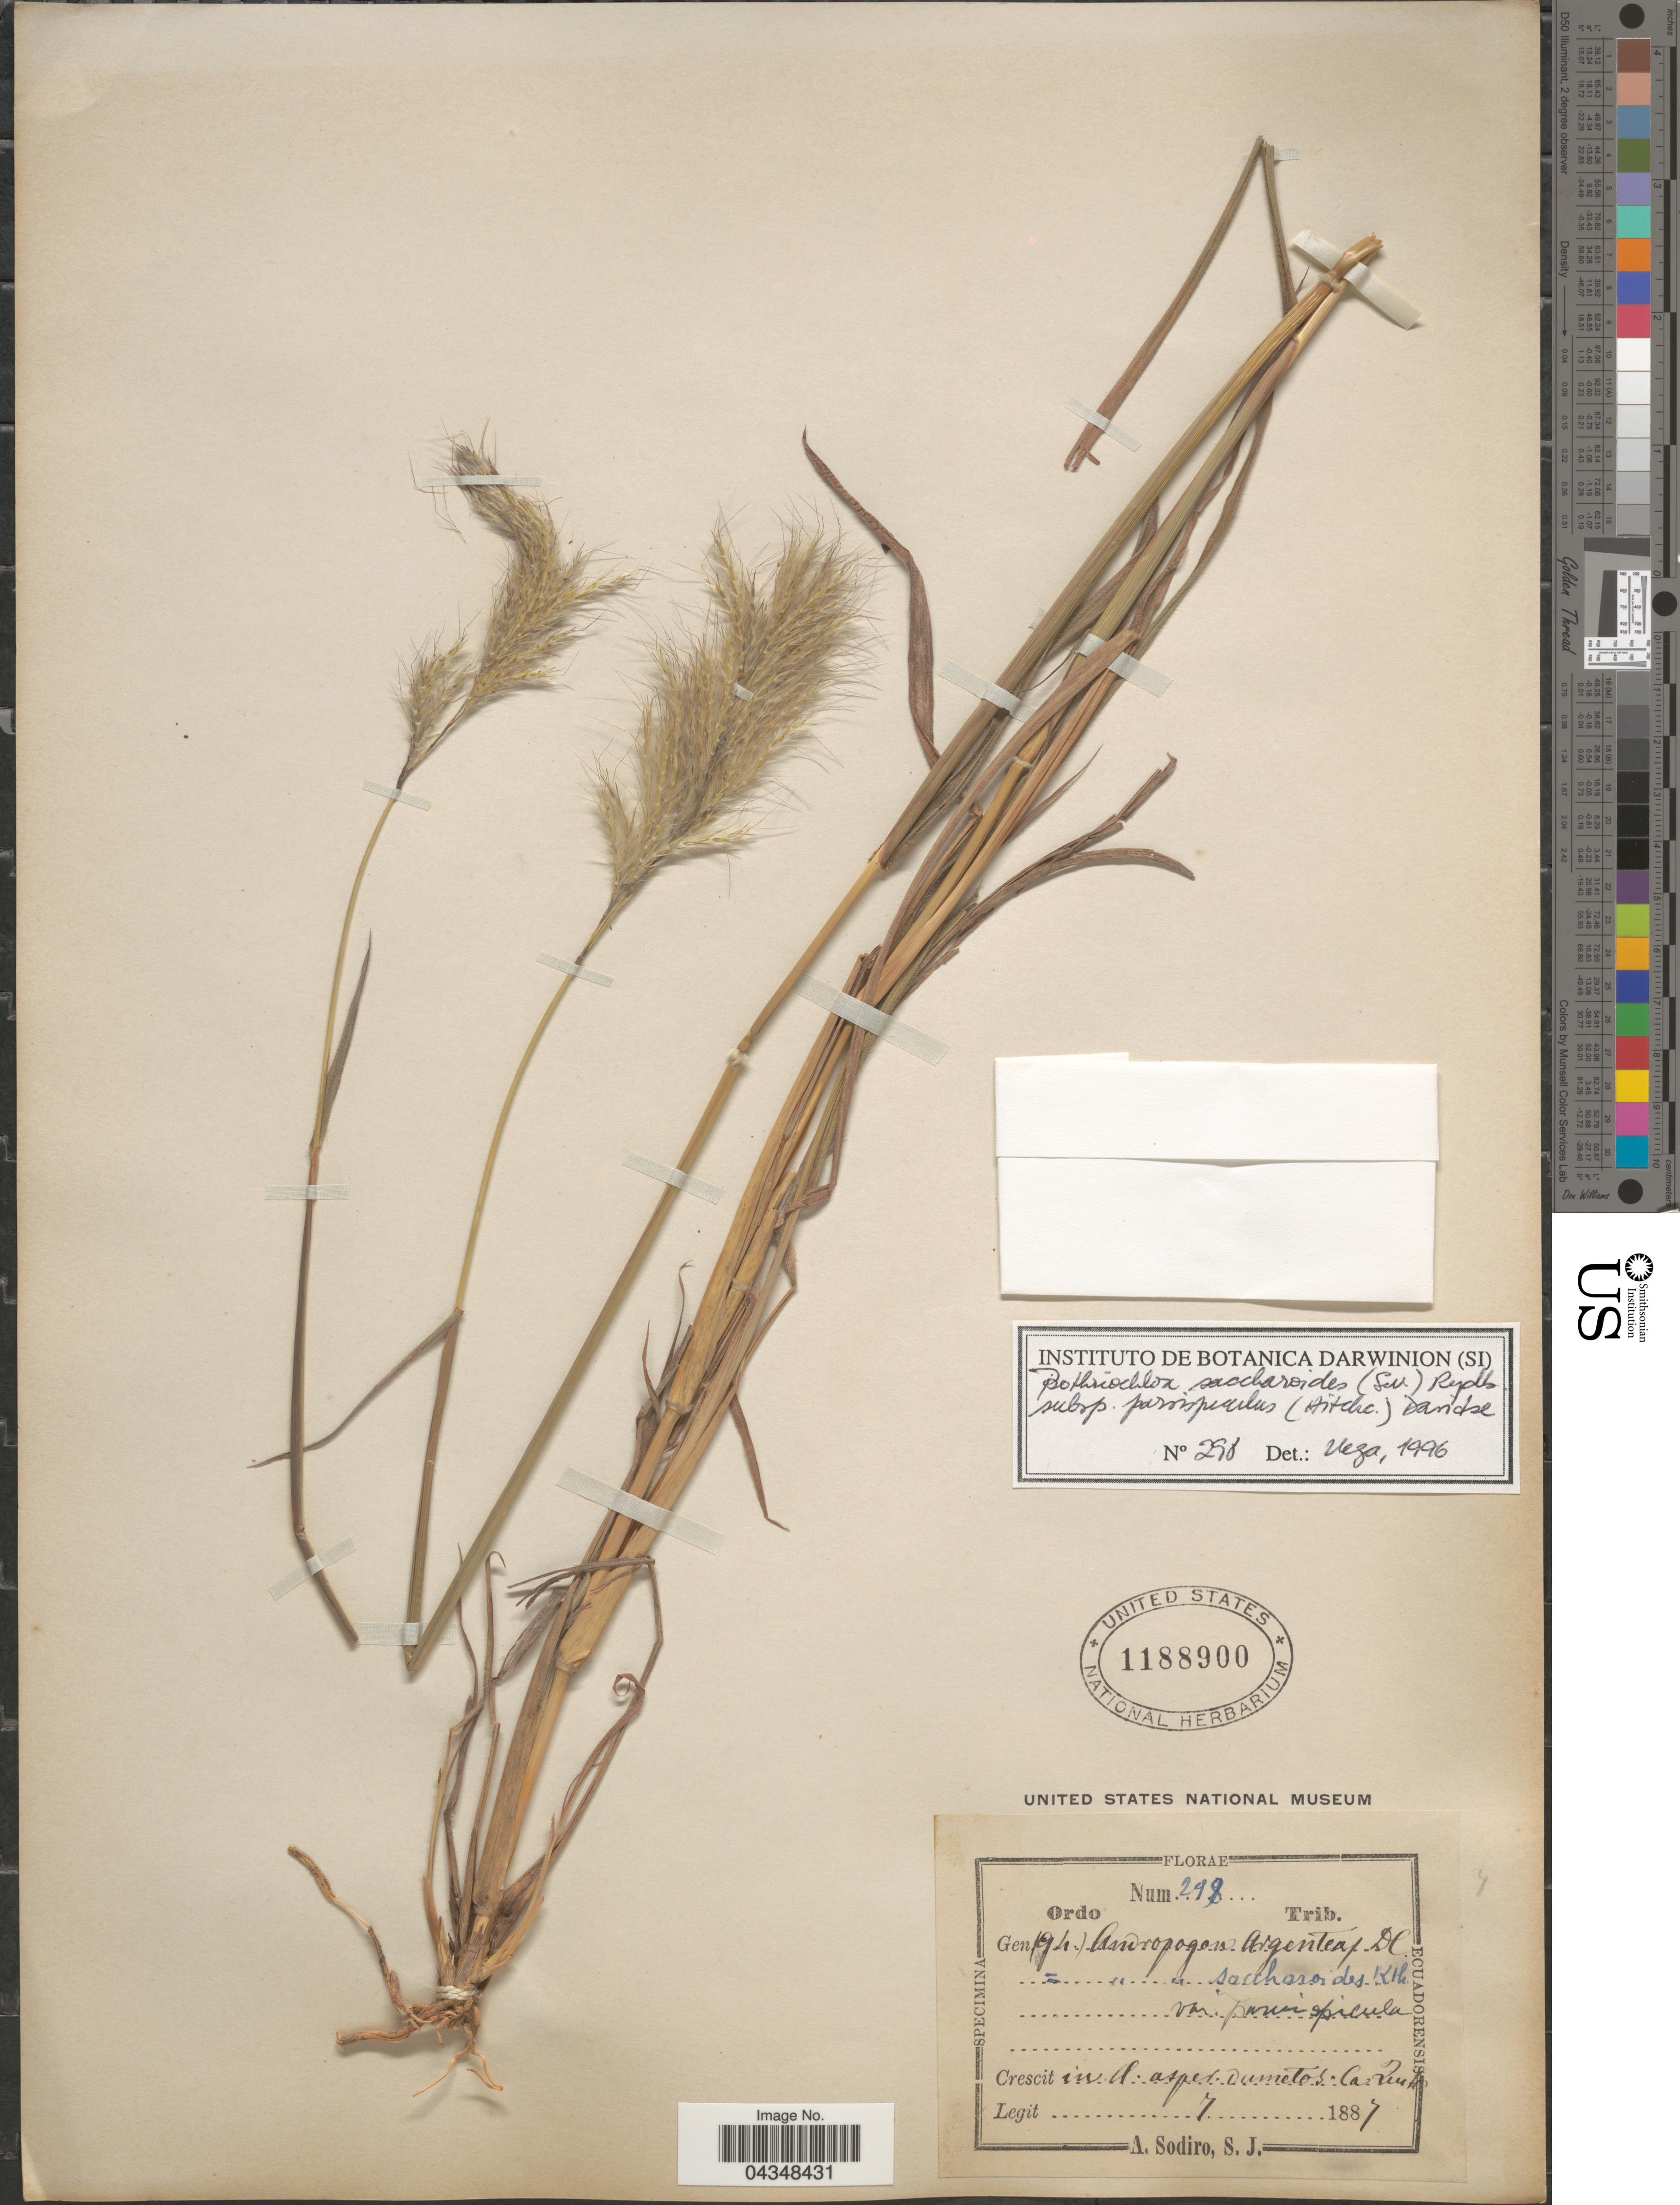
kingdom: Plantae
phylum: Tracheophyta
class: Liliopsida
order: Poales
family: Poaceae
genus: Bothriochloa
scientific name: Bothriochloa saccharoides var. parvispicula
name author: (Hitchc.) Tovar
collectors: A. Sodiro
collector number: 298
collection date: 1887-07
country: Ecuador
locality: Ca. Quito.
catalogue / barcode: US 1188900